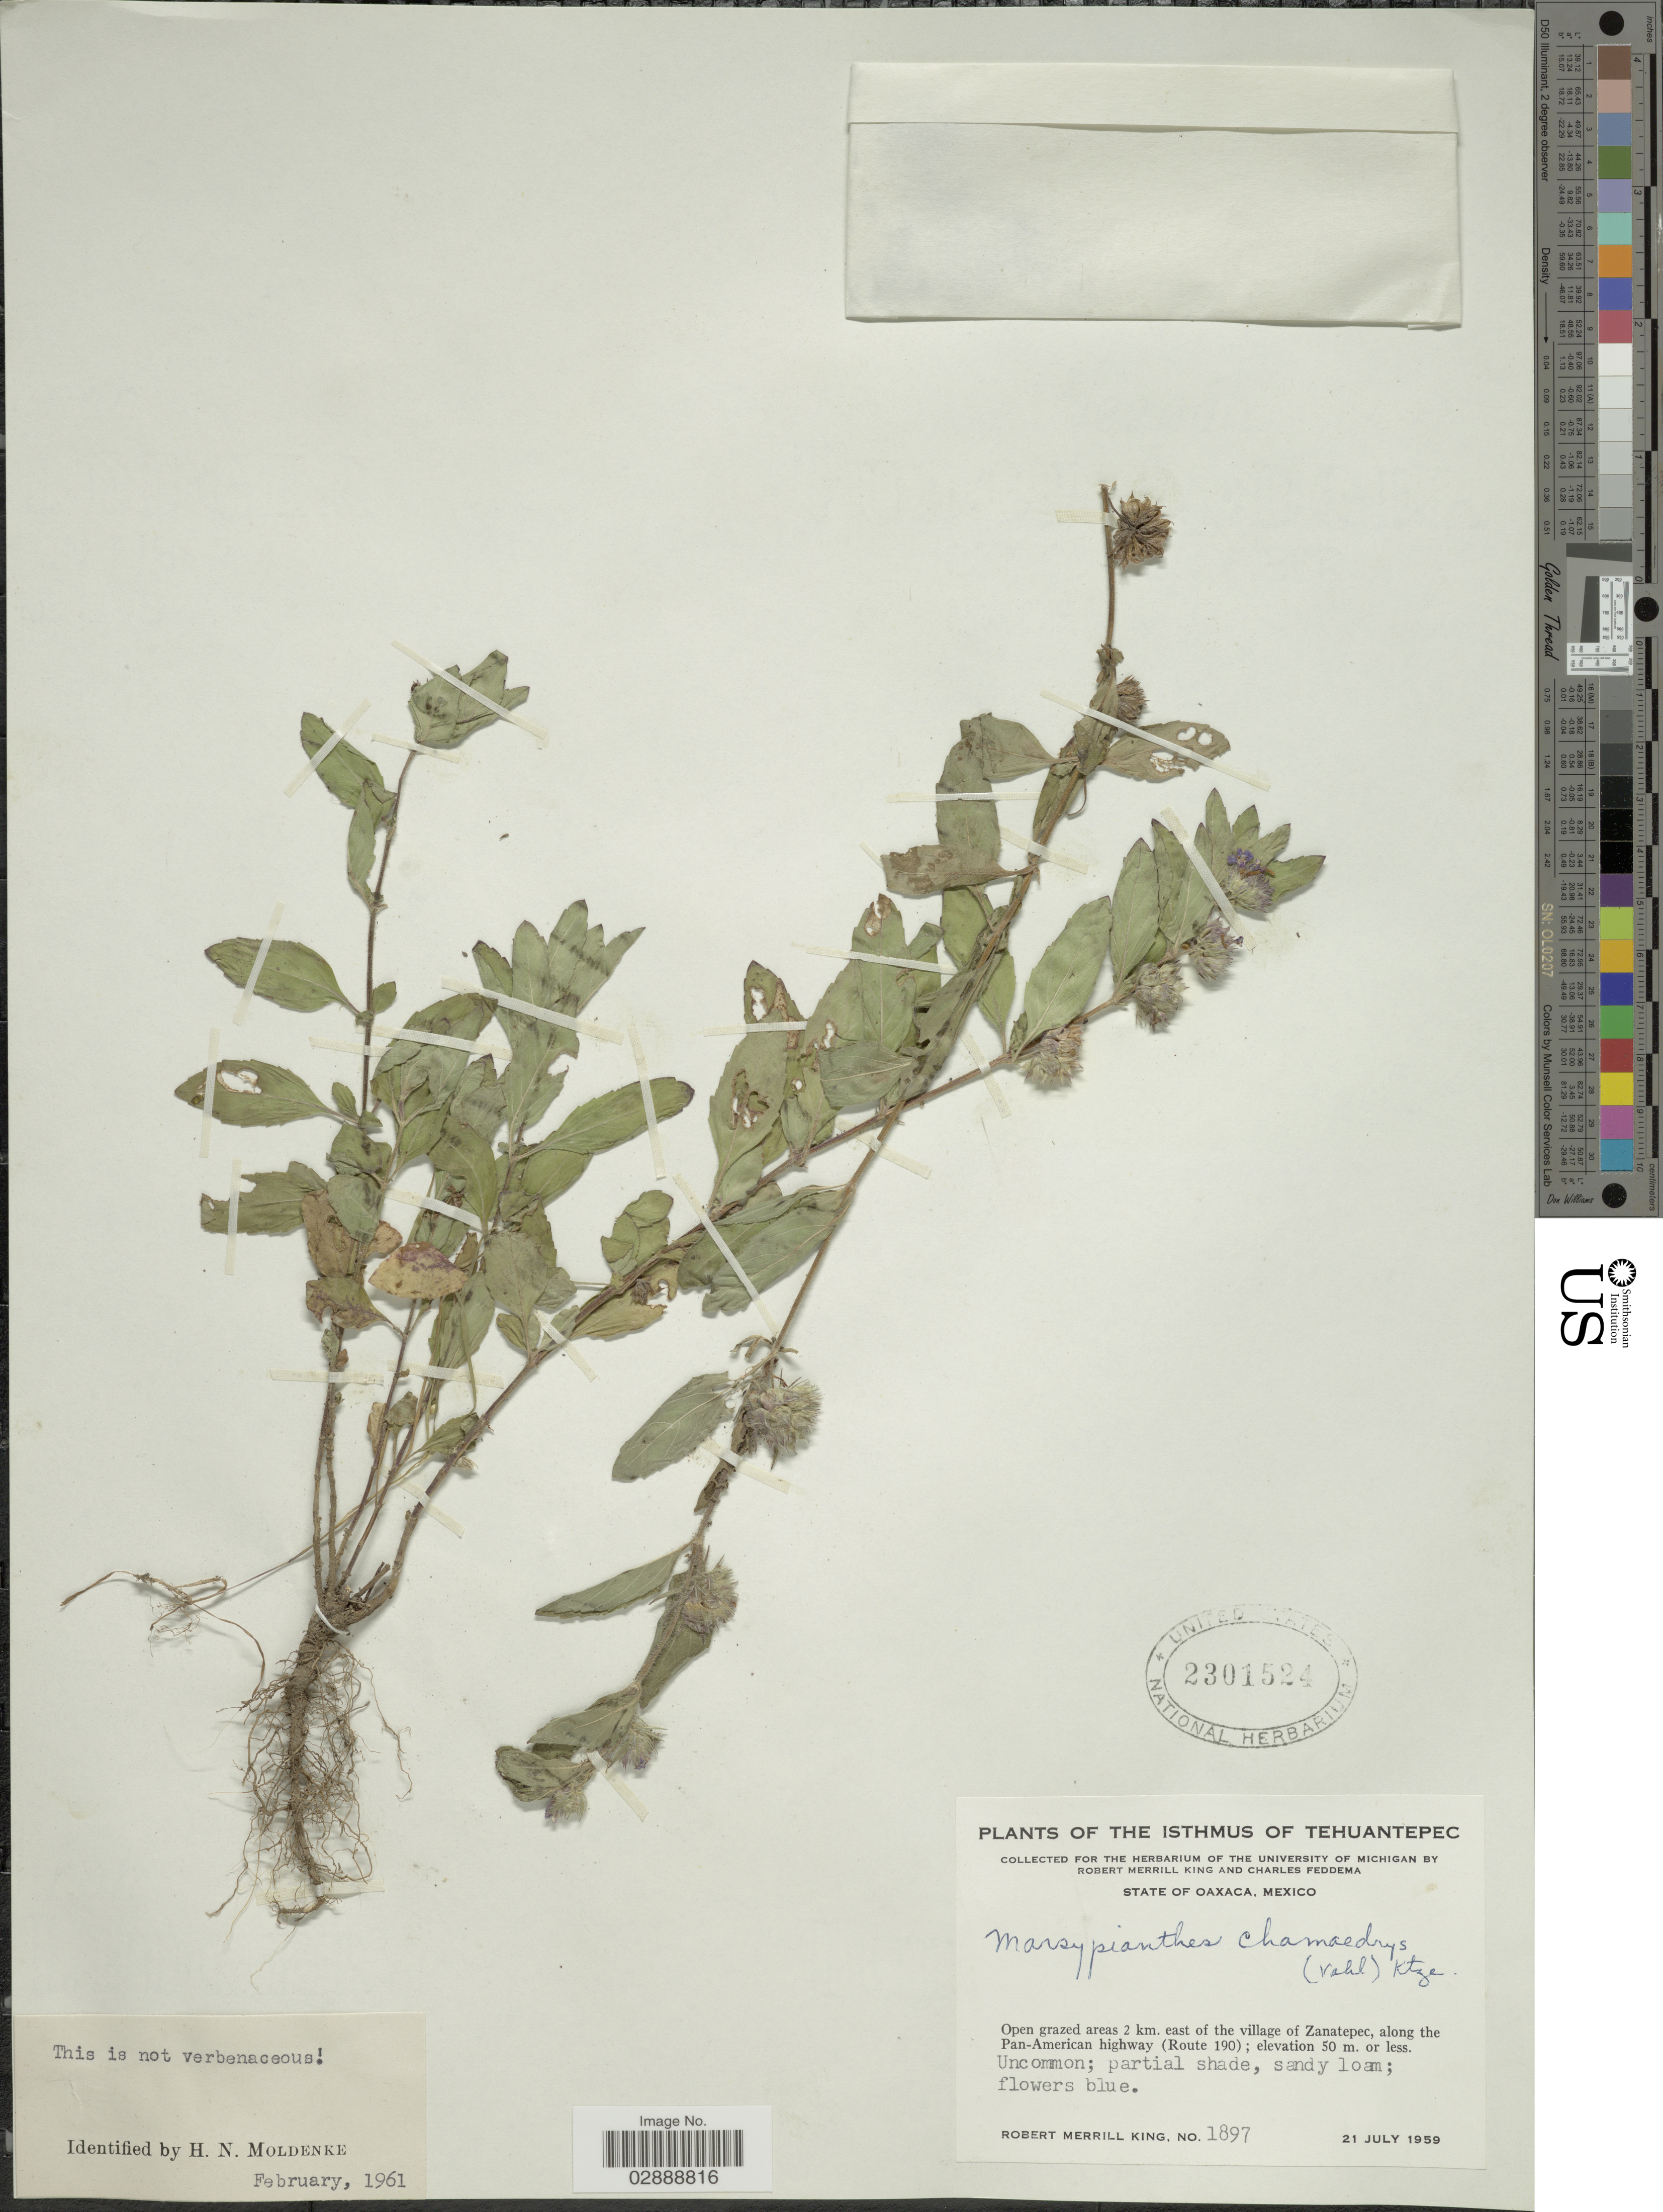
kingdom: Plantae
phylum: Tracheophyta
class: Magnoliopsida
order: Lamiales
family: Lamiaceae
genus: Marsypianthes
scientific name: Marsypianthes chamaedrys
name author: (Vahl) Kuntze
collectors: R. M. King & C. Feddema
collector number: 1897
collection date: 1959-07-21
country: Mexico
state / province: Oaxaca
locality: The Isthmus of Tehuantepec, Open grazed areas 2 km. east of the village of Zanatepec, along the Pan-American highway (Route 190).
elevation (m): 50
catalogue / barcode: US 2301524